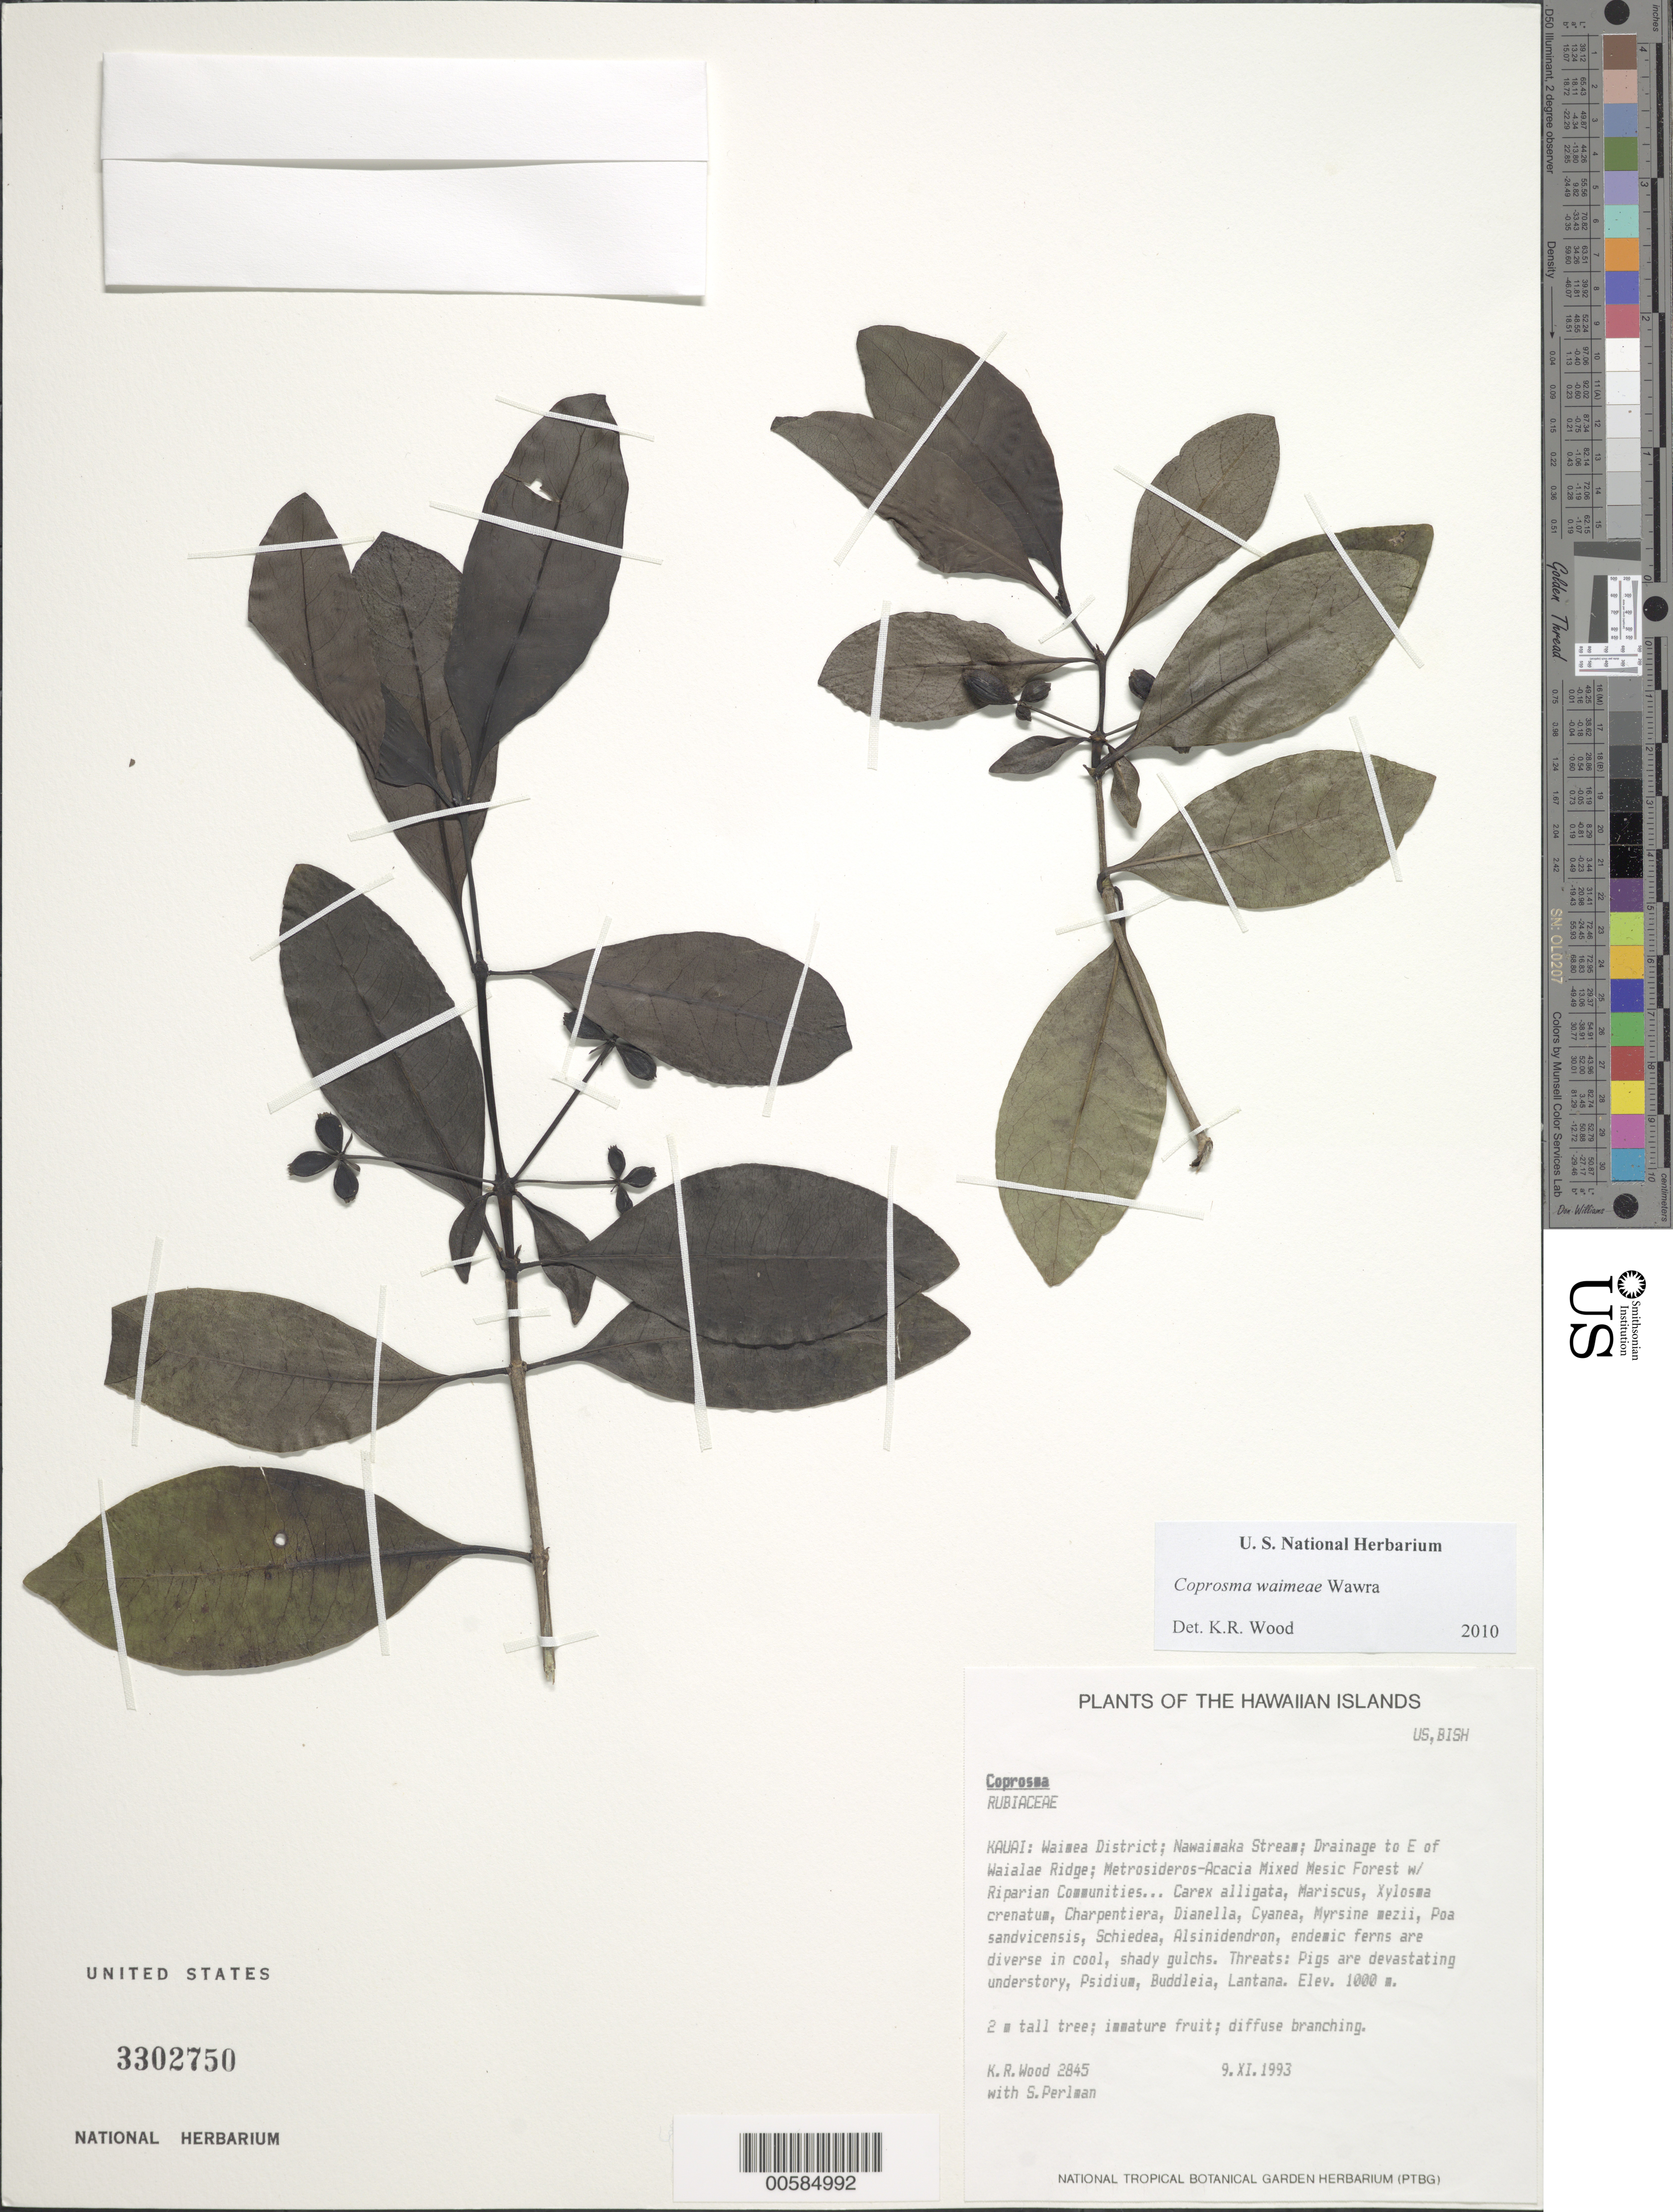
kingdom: Plantae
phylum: Tracheophyta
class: Magnoliopsida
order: Gentianales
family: Rubiaceae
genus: Coprosma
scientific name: Coprosma waimeae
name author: Wawra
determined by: Wood, Kenneth R.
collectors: K. R. Wood & S. P. Perlman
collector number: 2845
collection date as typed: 9 Nov 1993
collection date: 1993-11-09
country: United States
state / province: Hawaii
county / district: Kauai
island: Kaua'i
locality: Waimea Dist; Nawaimaka Stream; Drainage to E of Waialae Ridge.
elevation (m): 1000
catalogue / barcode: US 3302750